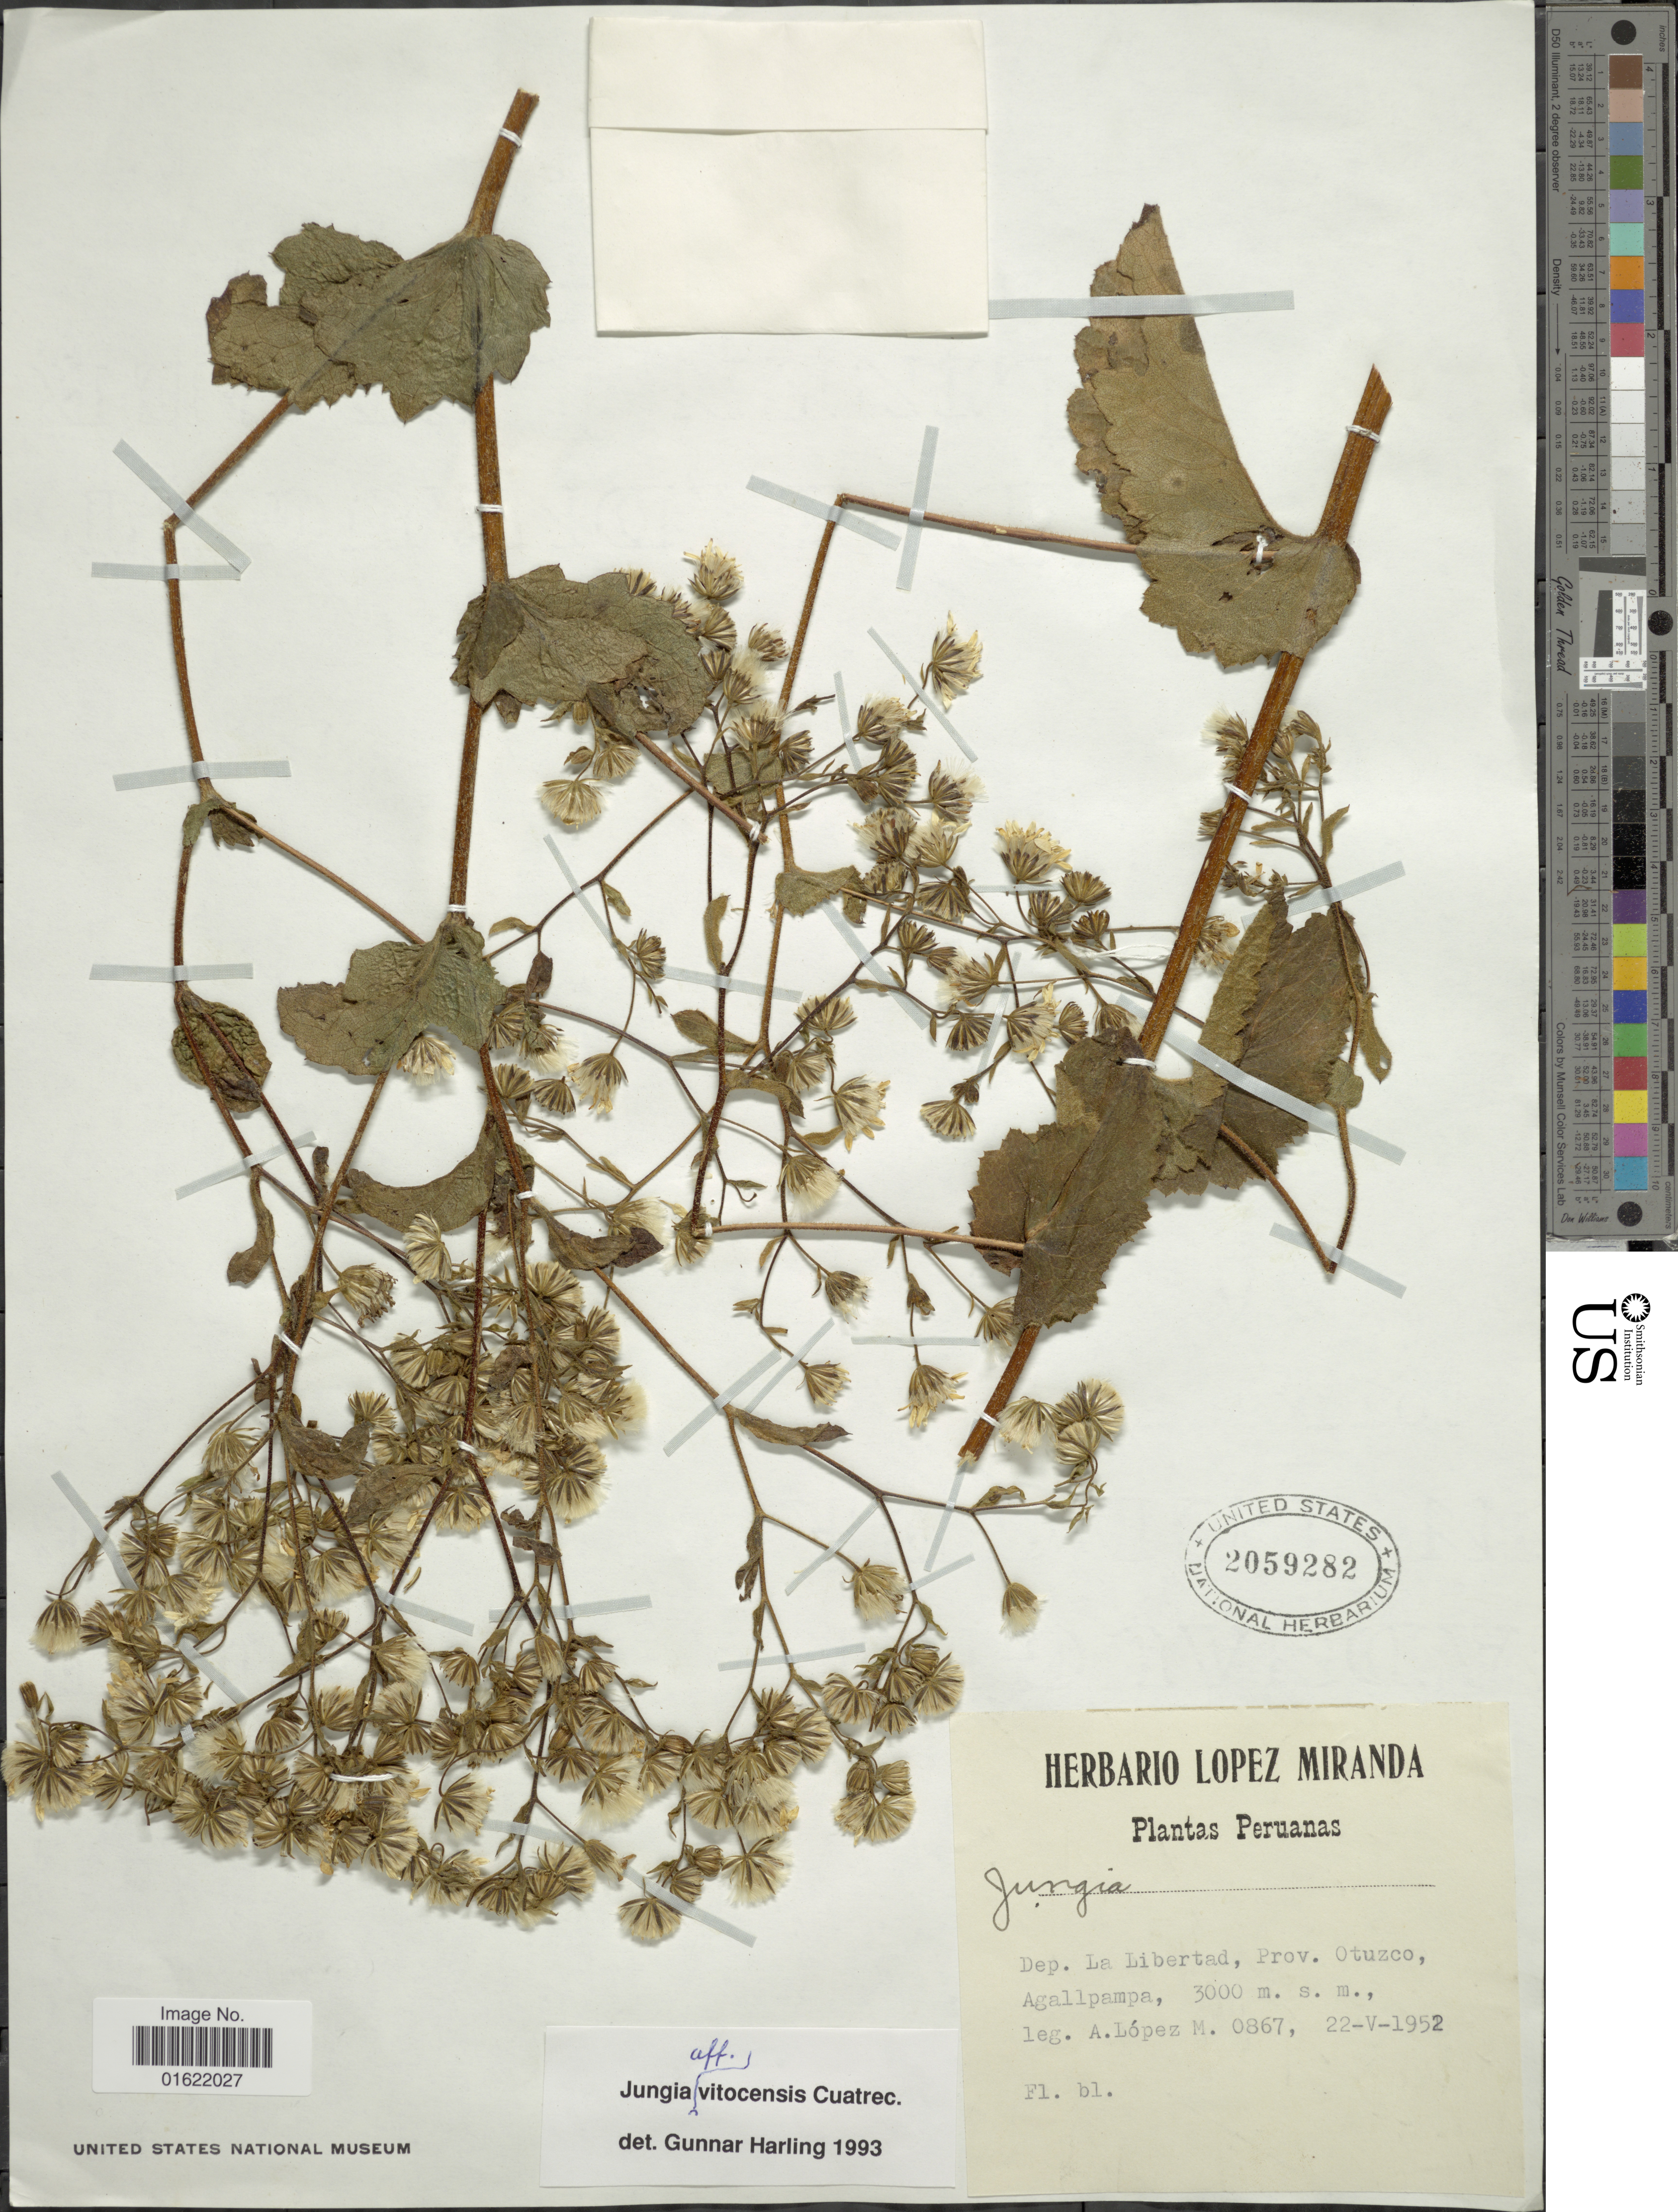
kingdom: Plantae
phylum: Tracheophyta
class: Magnoliopsida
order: Asterales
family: Asteraceae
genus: Jungia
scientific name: Jungia vitocensis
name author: Cuatrec.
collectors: A. López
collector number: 0867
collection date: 1952-05-22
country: Peru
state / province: La Libertad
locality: Dep. La Libertad. Prov. Otuzco. Agallpampa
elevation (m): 3000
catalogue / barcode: US 2059282